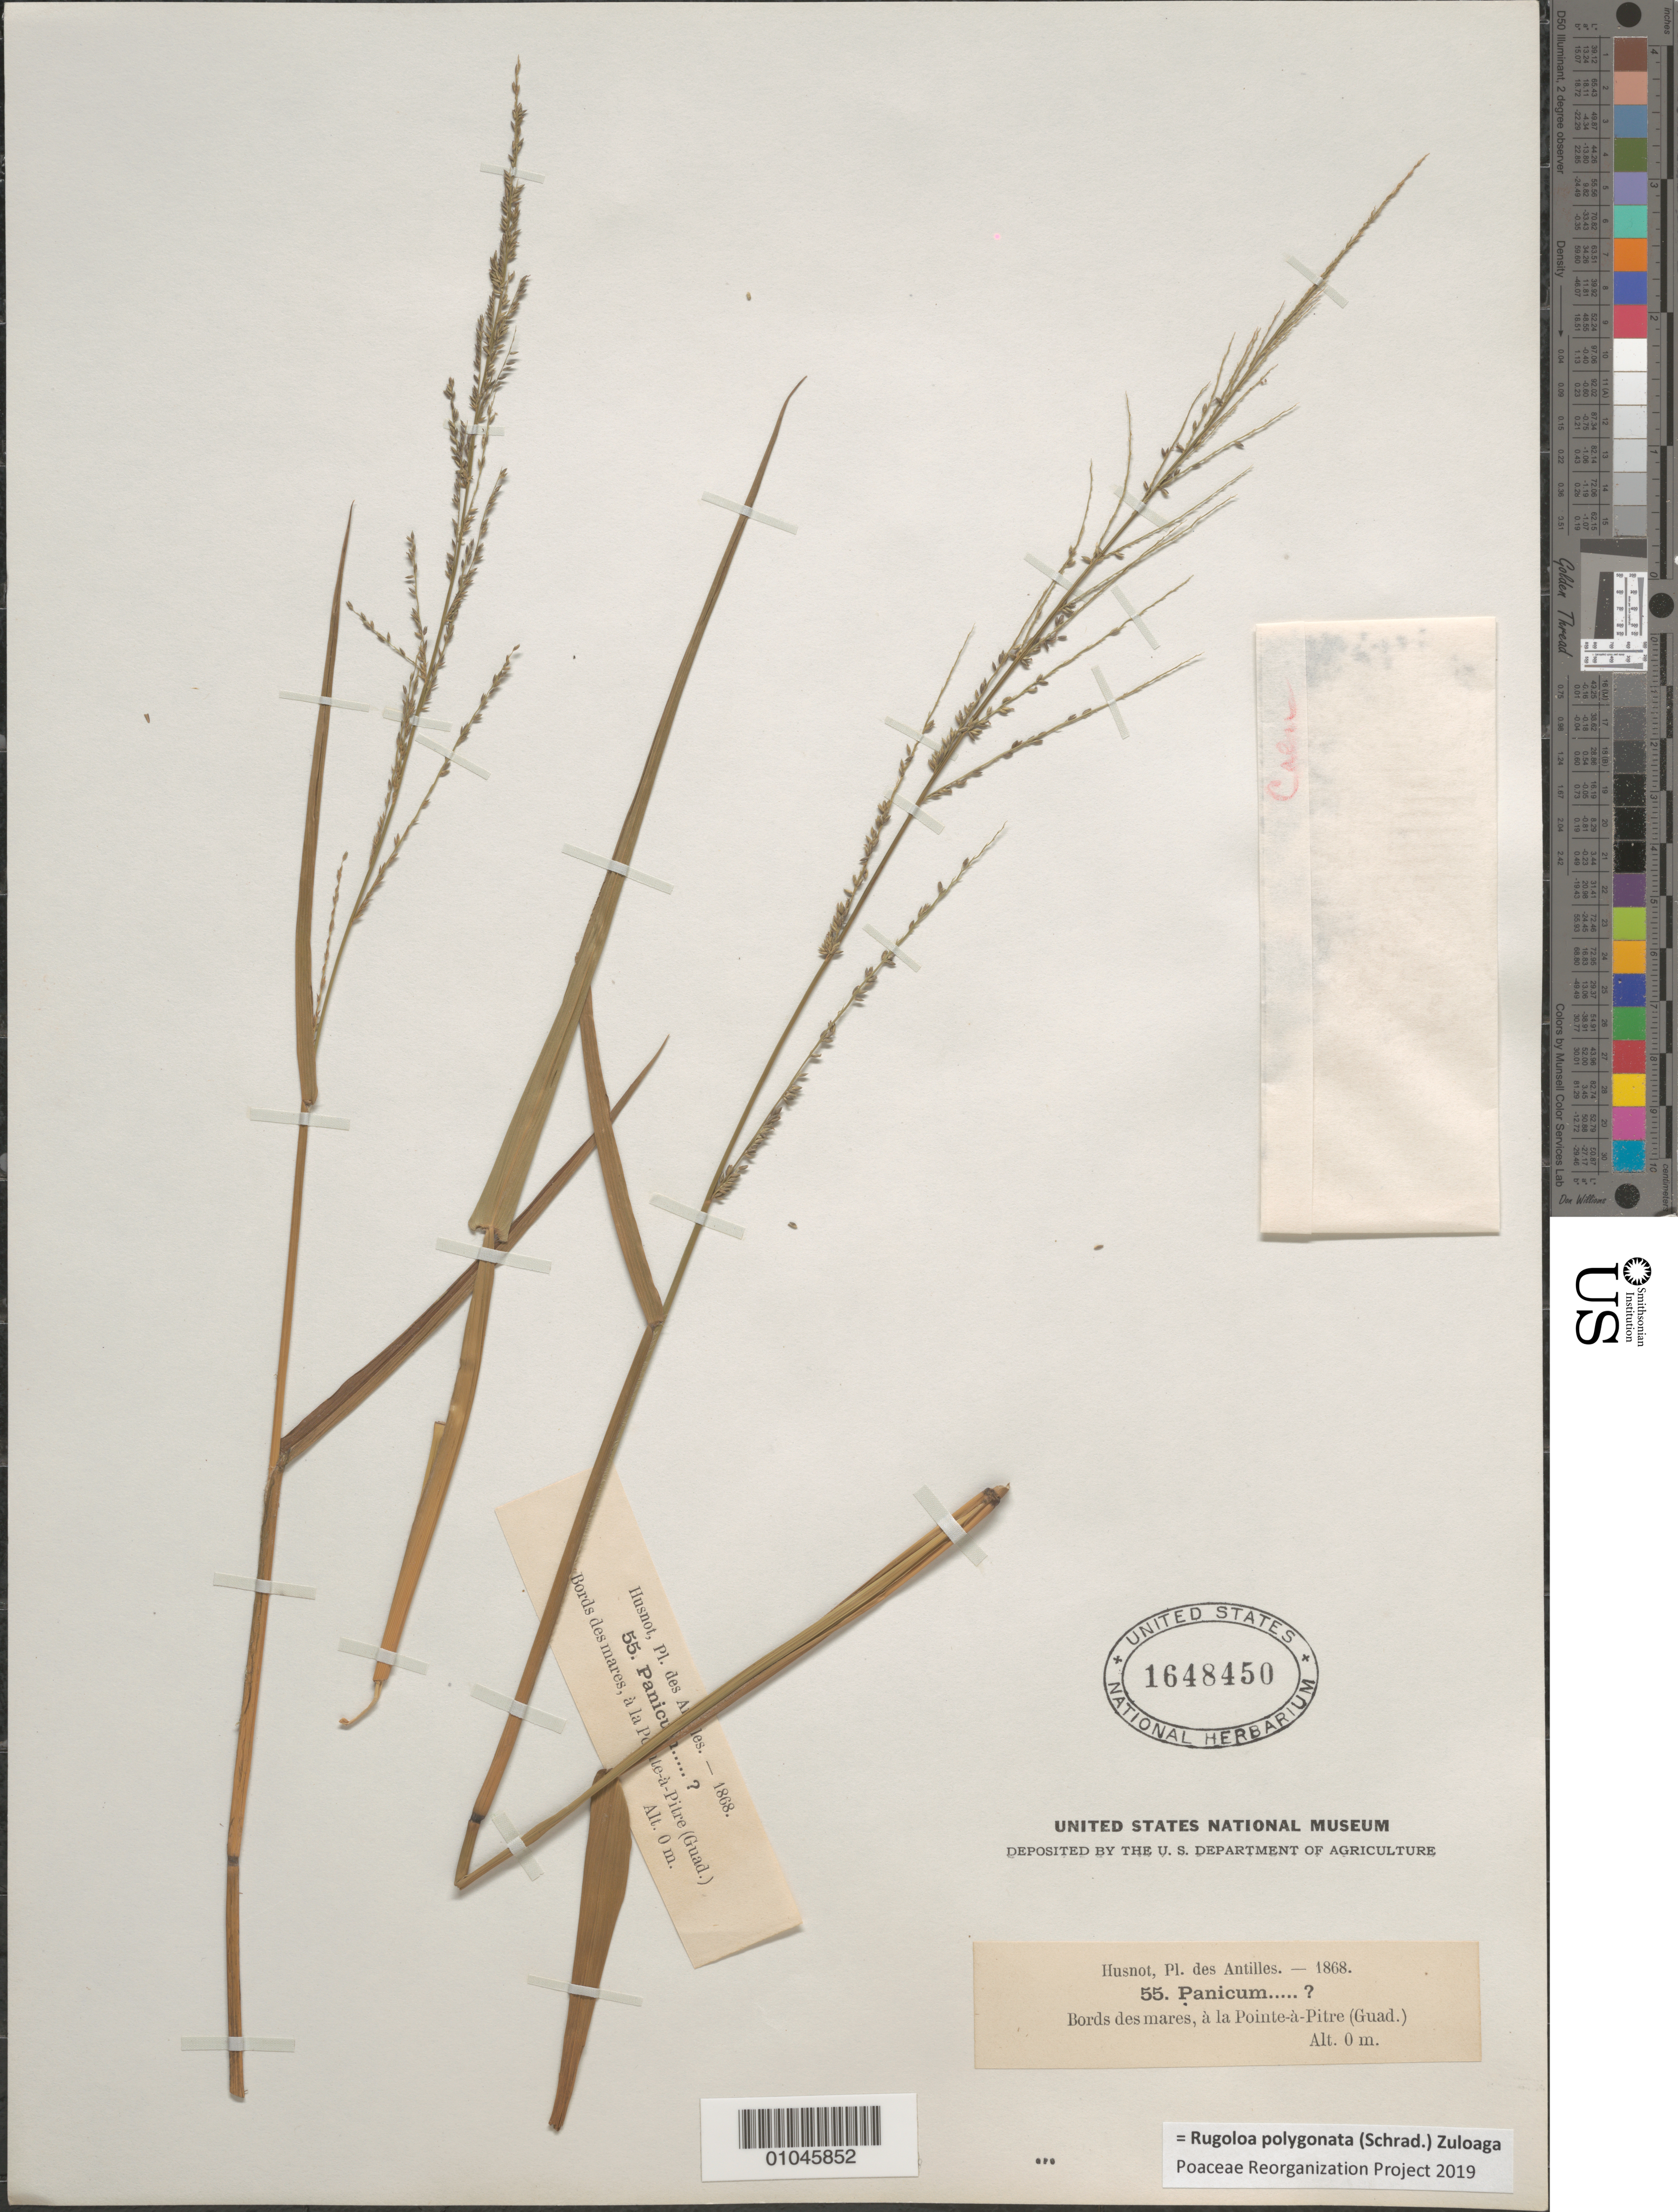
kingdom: Plantae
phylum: Tracheophyta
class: Liliopsida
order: Poales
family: Poaceae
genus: Panicum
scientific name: Panicum boliviense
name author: Hack.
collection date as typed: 1868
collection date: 1868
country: Guadeloupe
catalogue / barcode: US 1648450